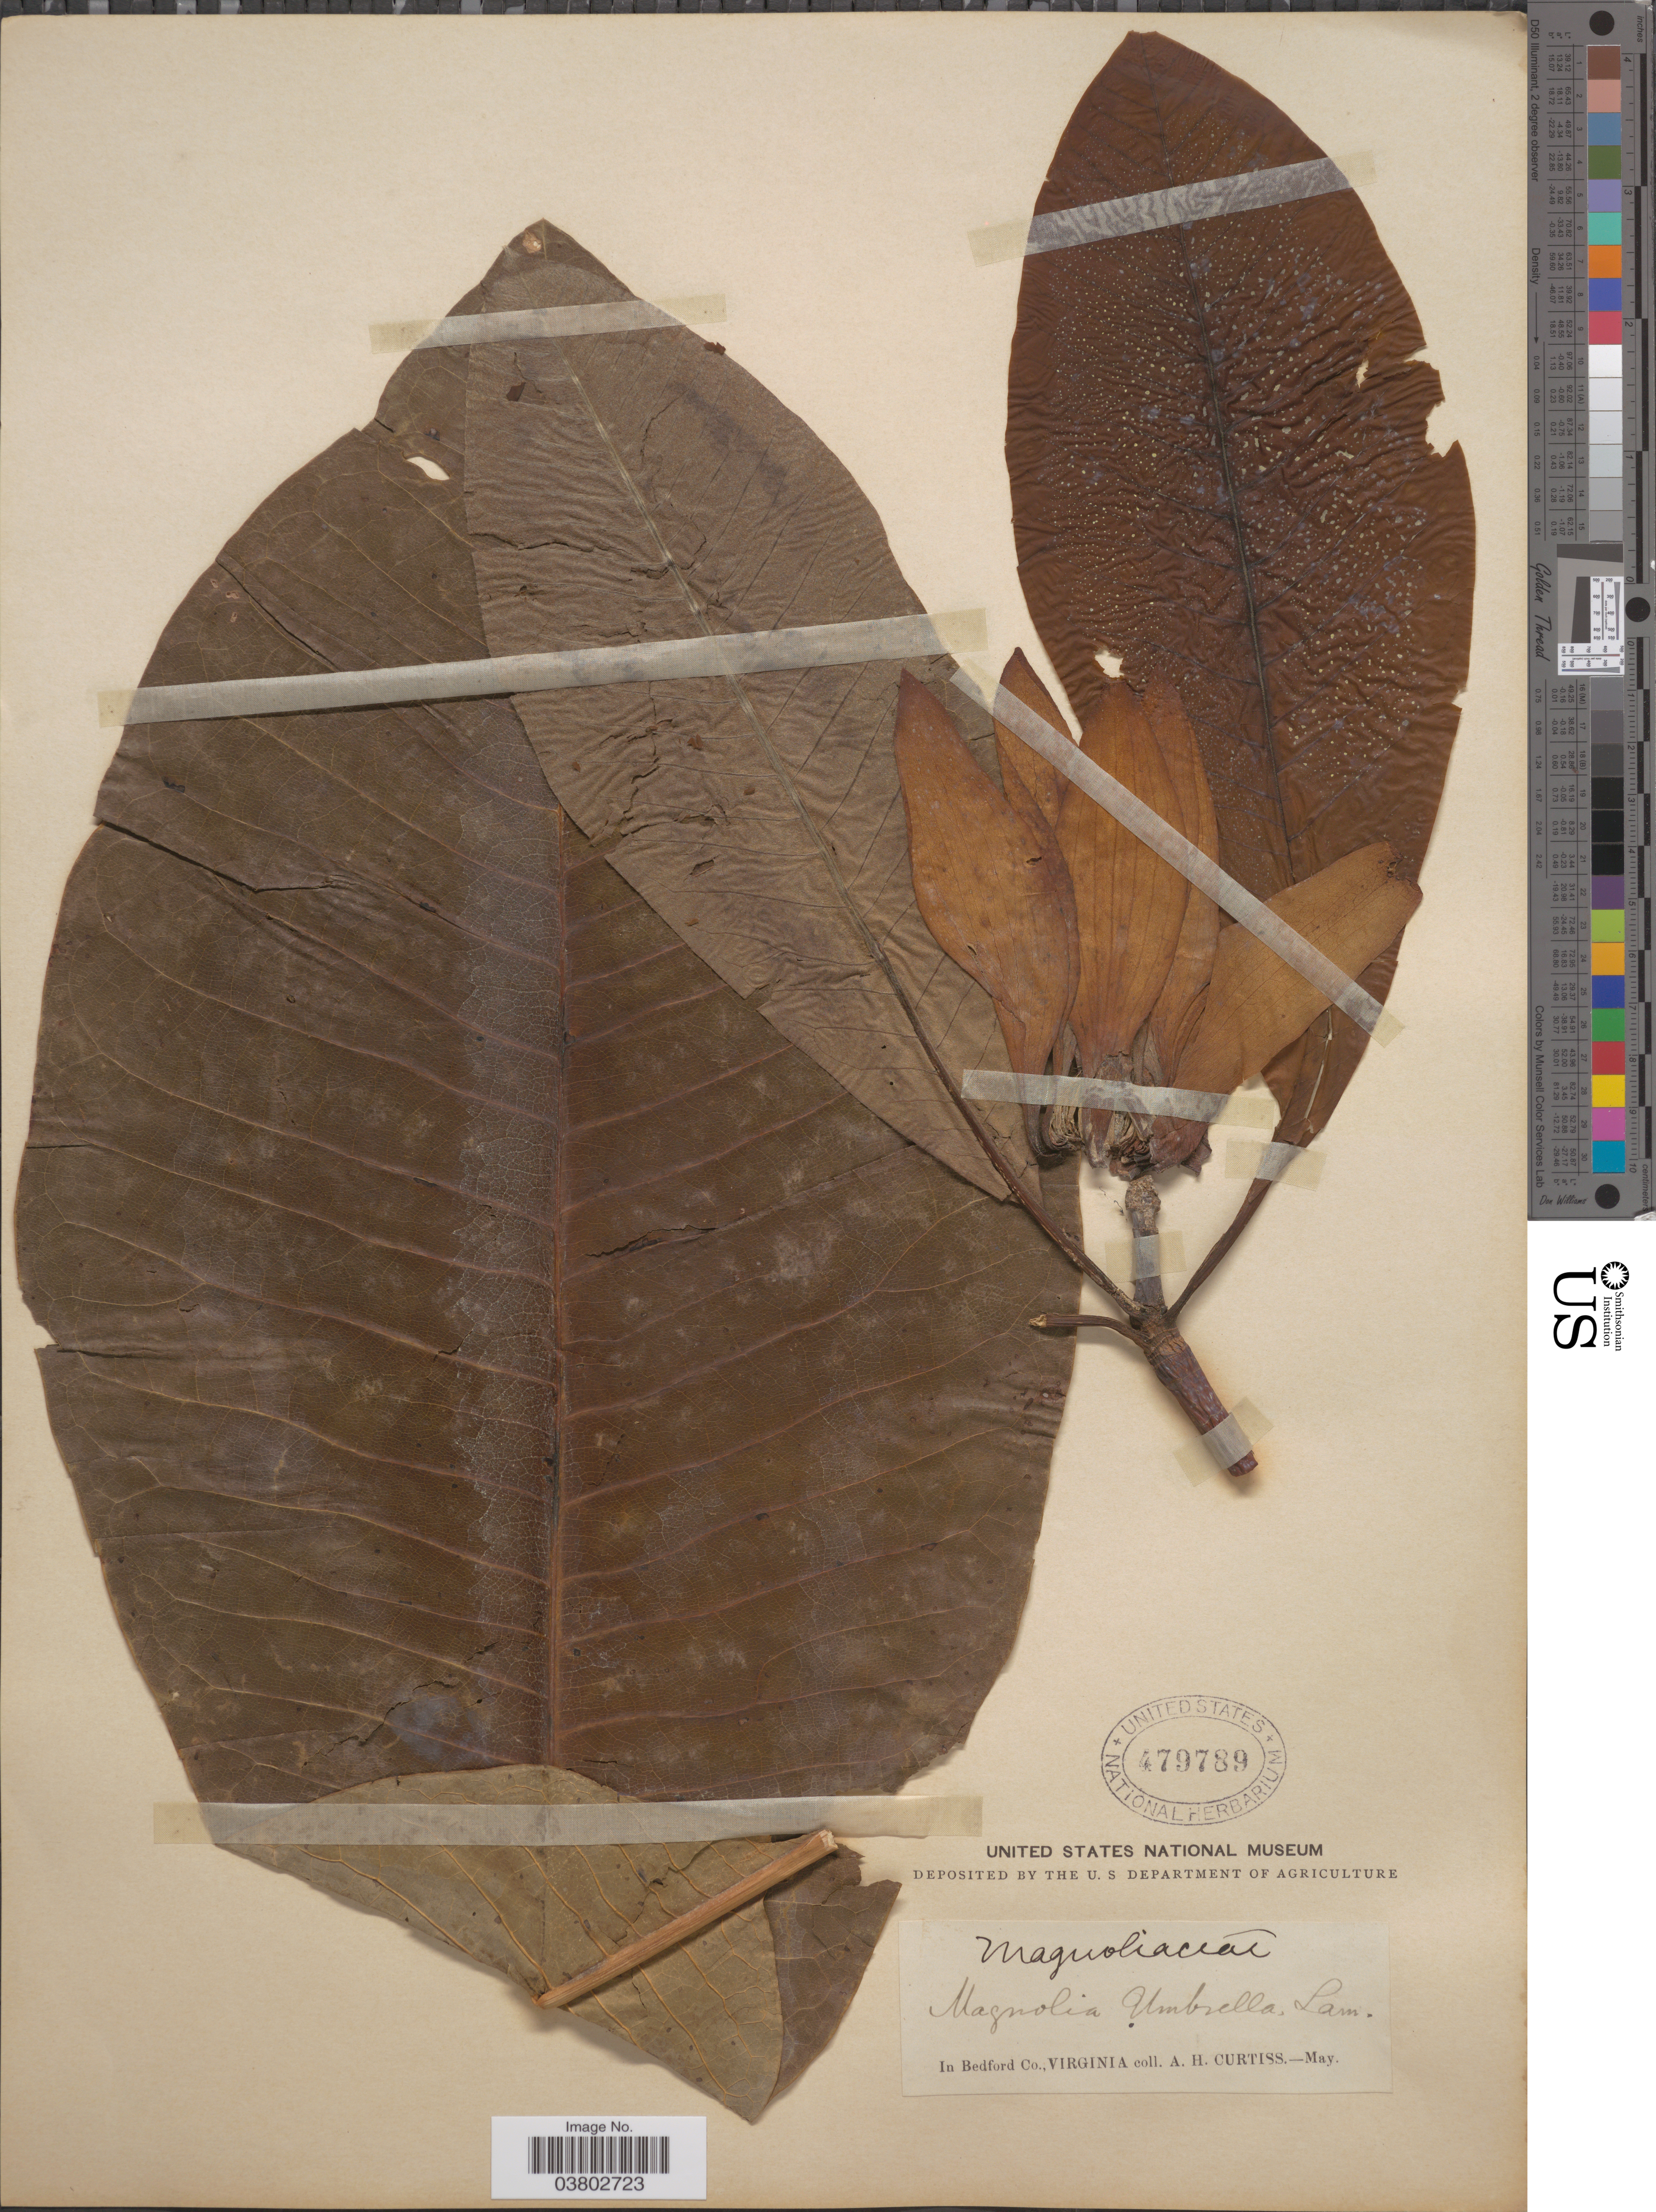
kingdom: Plantae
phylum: Tracheophyta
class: Magnoliopsida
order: Magnoliales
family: Magnoliaceae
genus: Magnolia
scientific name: Magnolia tripetala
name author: L.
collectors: A. H. Curtiss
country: United States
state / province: Virginia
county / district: Bedford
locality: In Bedford Co.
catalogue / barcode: US 479789